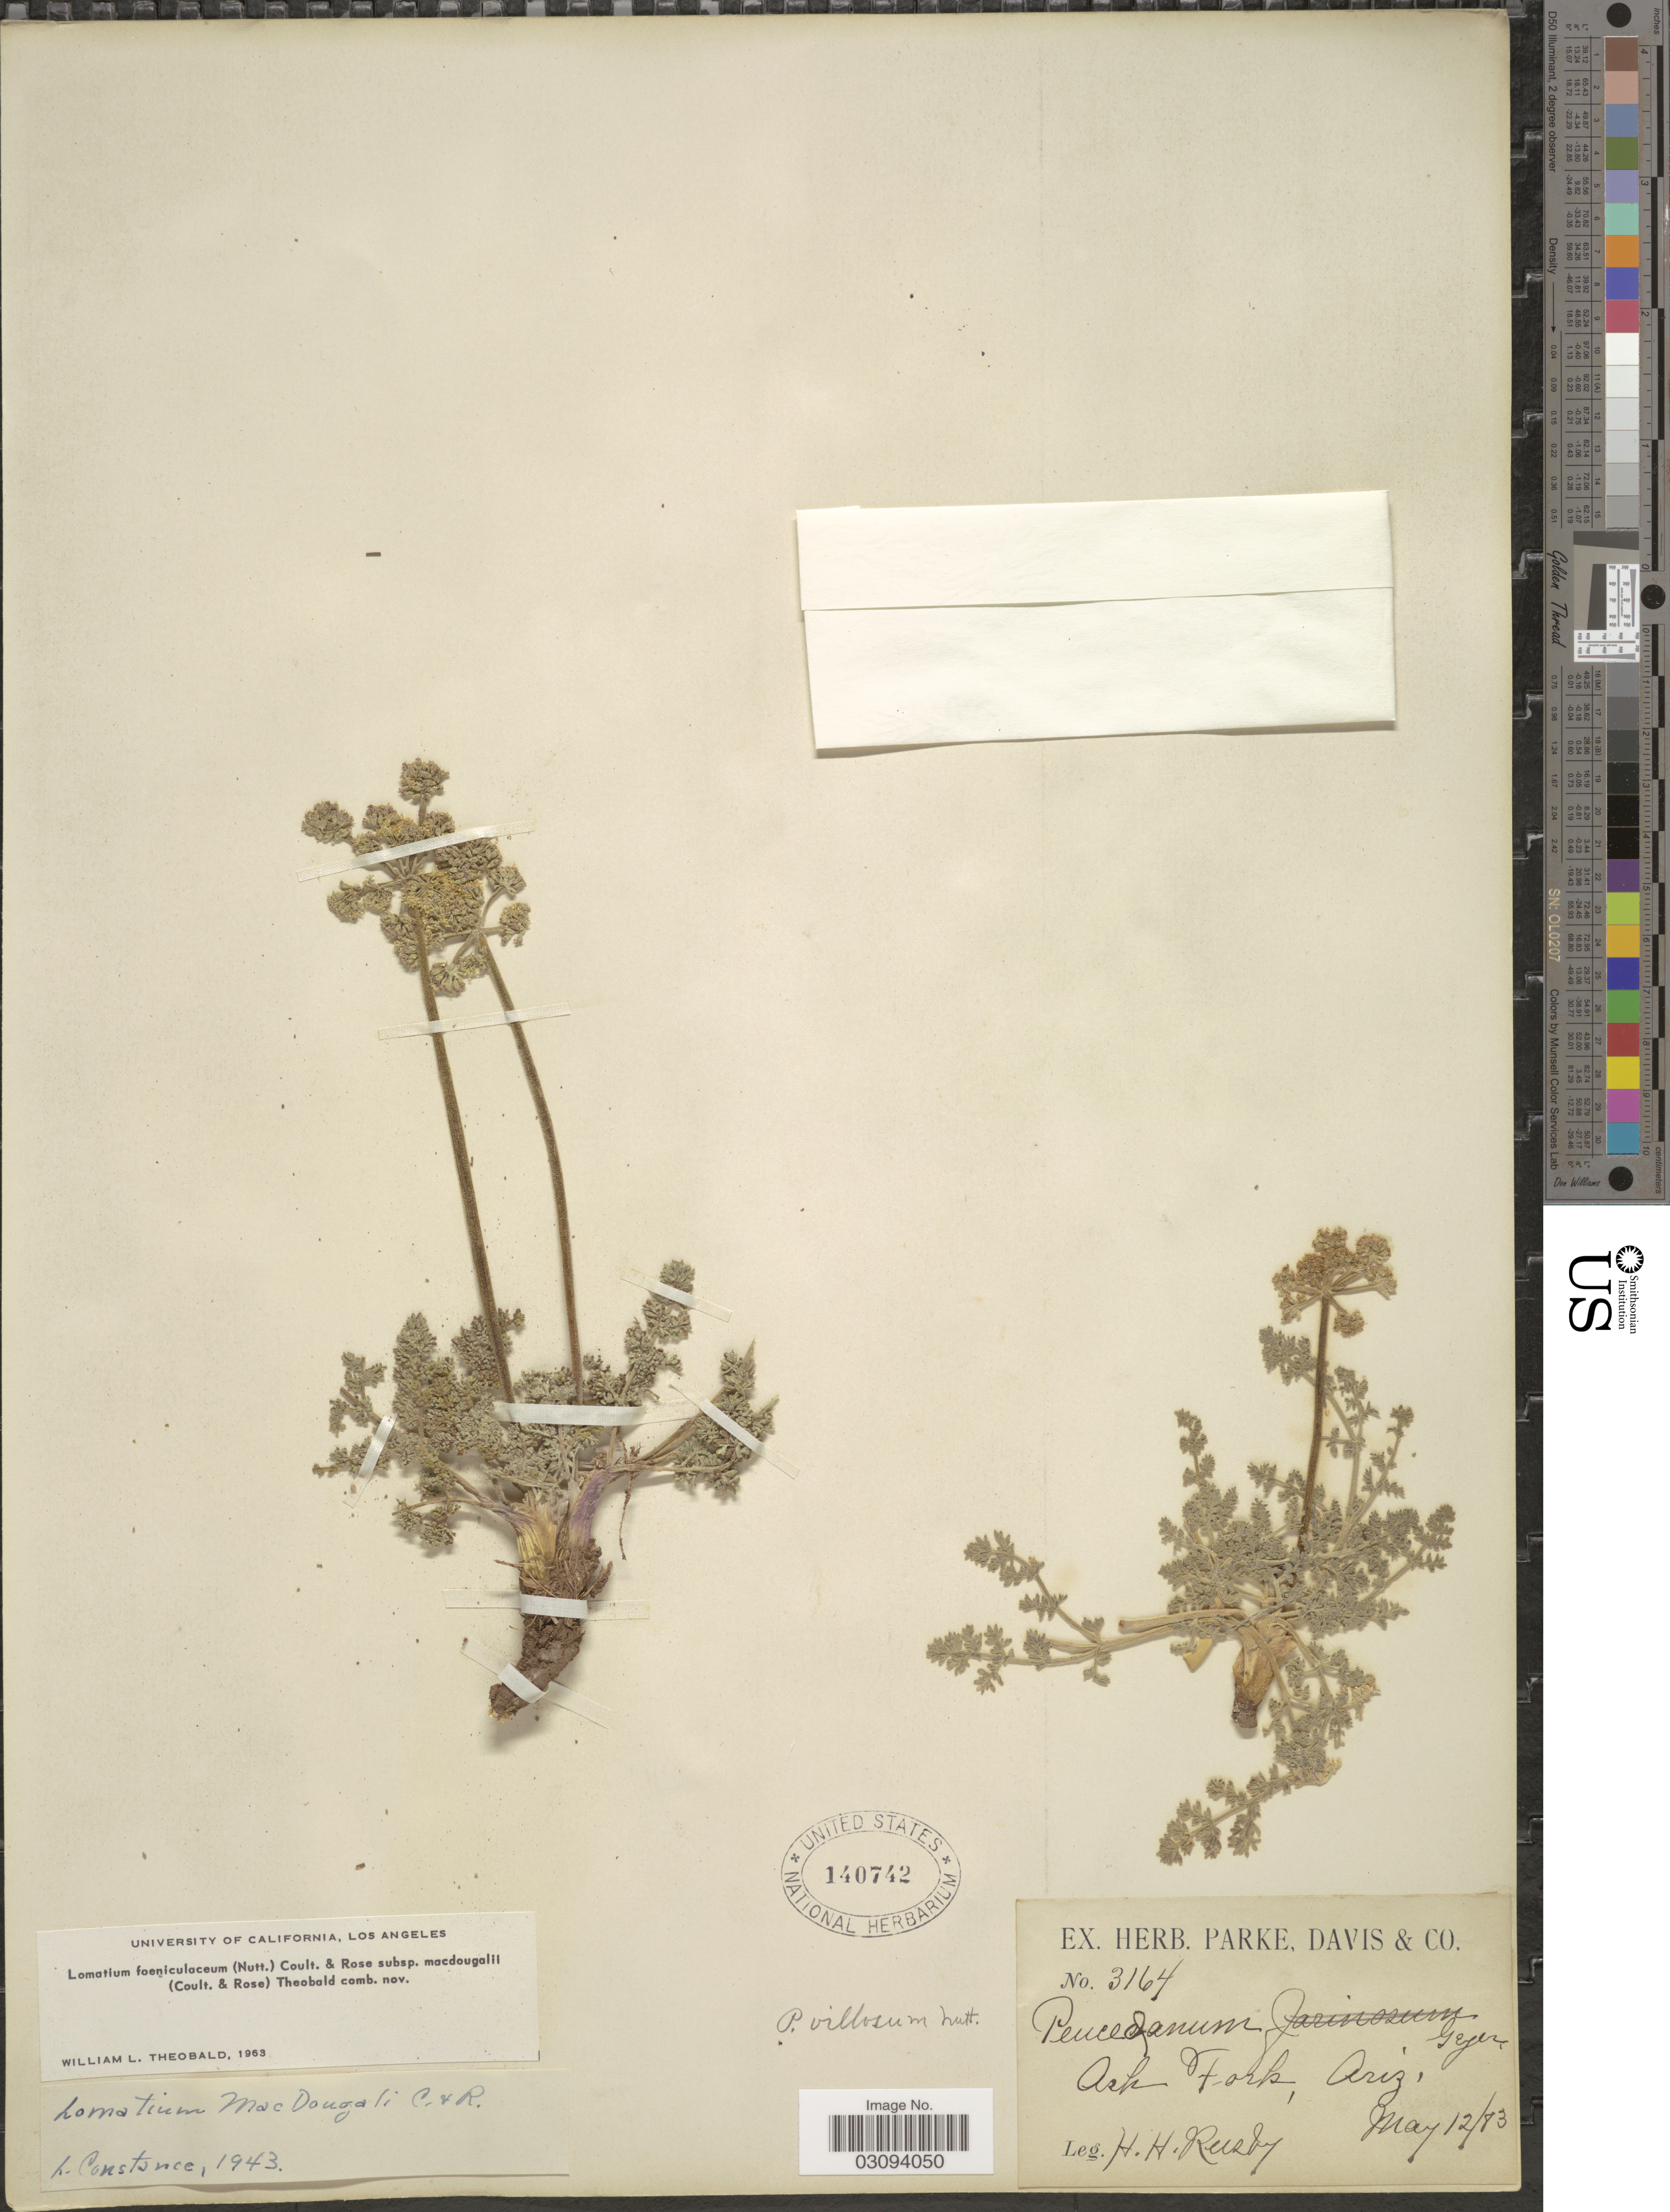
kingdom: Plantae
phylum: Tracheophyta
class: Magnoliopsida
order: Apiales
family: Apiaceae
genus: Lomatium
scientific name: Lomatium foeniculaceum subsp. macdougalii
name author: (J.M. Coult. & Rose) W.L. Theob.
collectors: H. H. Rusby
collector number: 3164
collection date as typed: Transcribed d/m/y: 12/5/83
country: United States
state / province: Arizona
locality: Oak Fork.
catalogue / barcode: US 140742